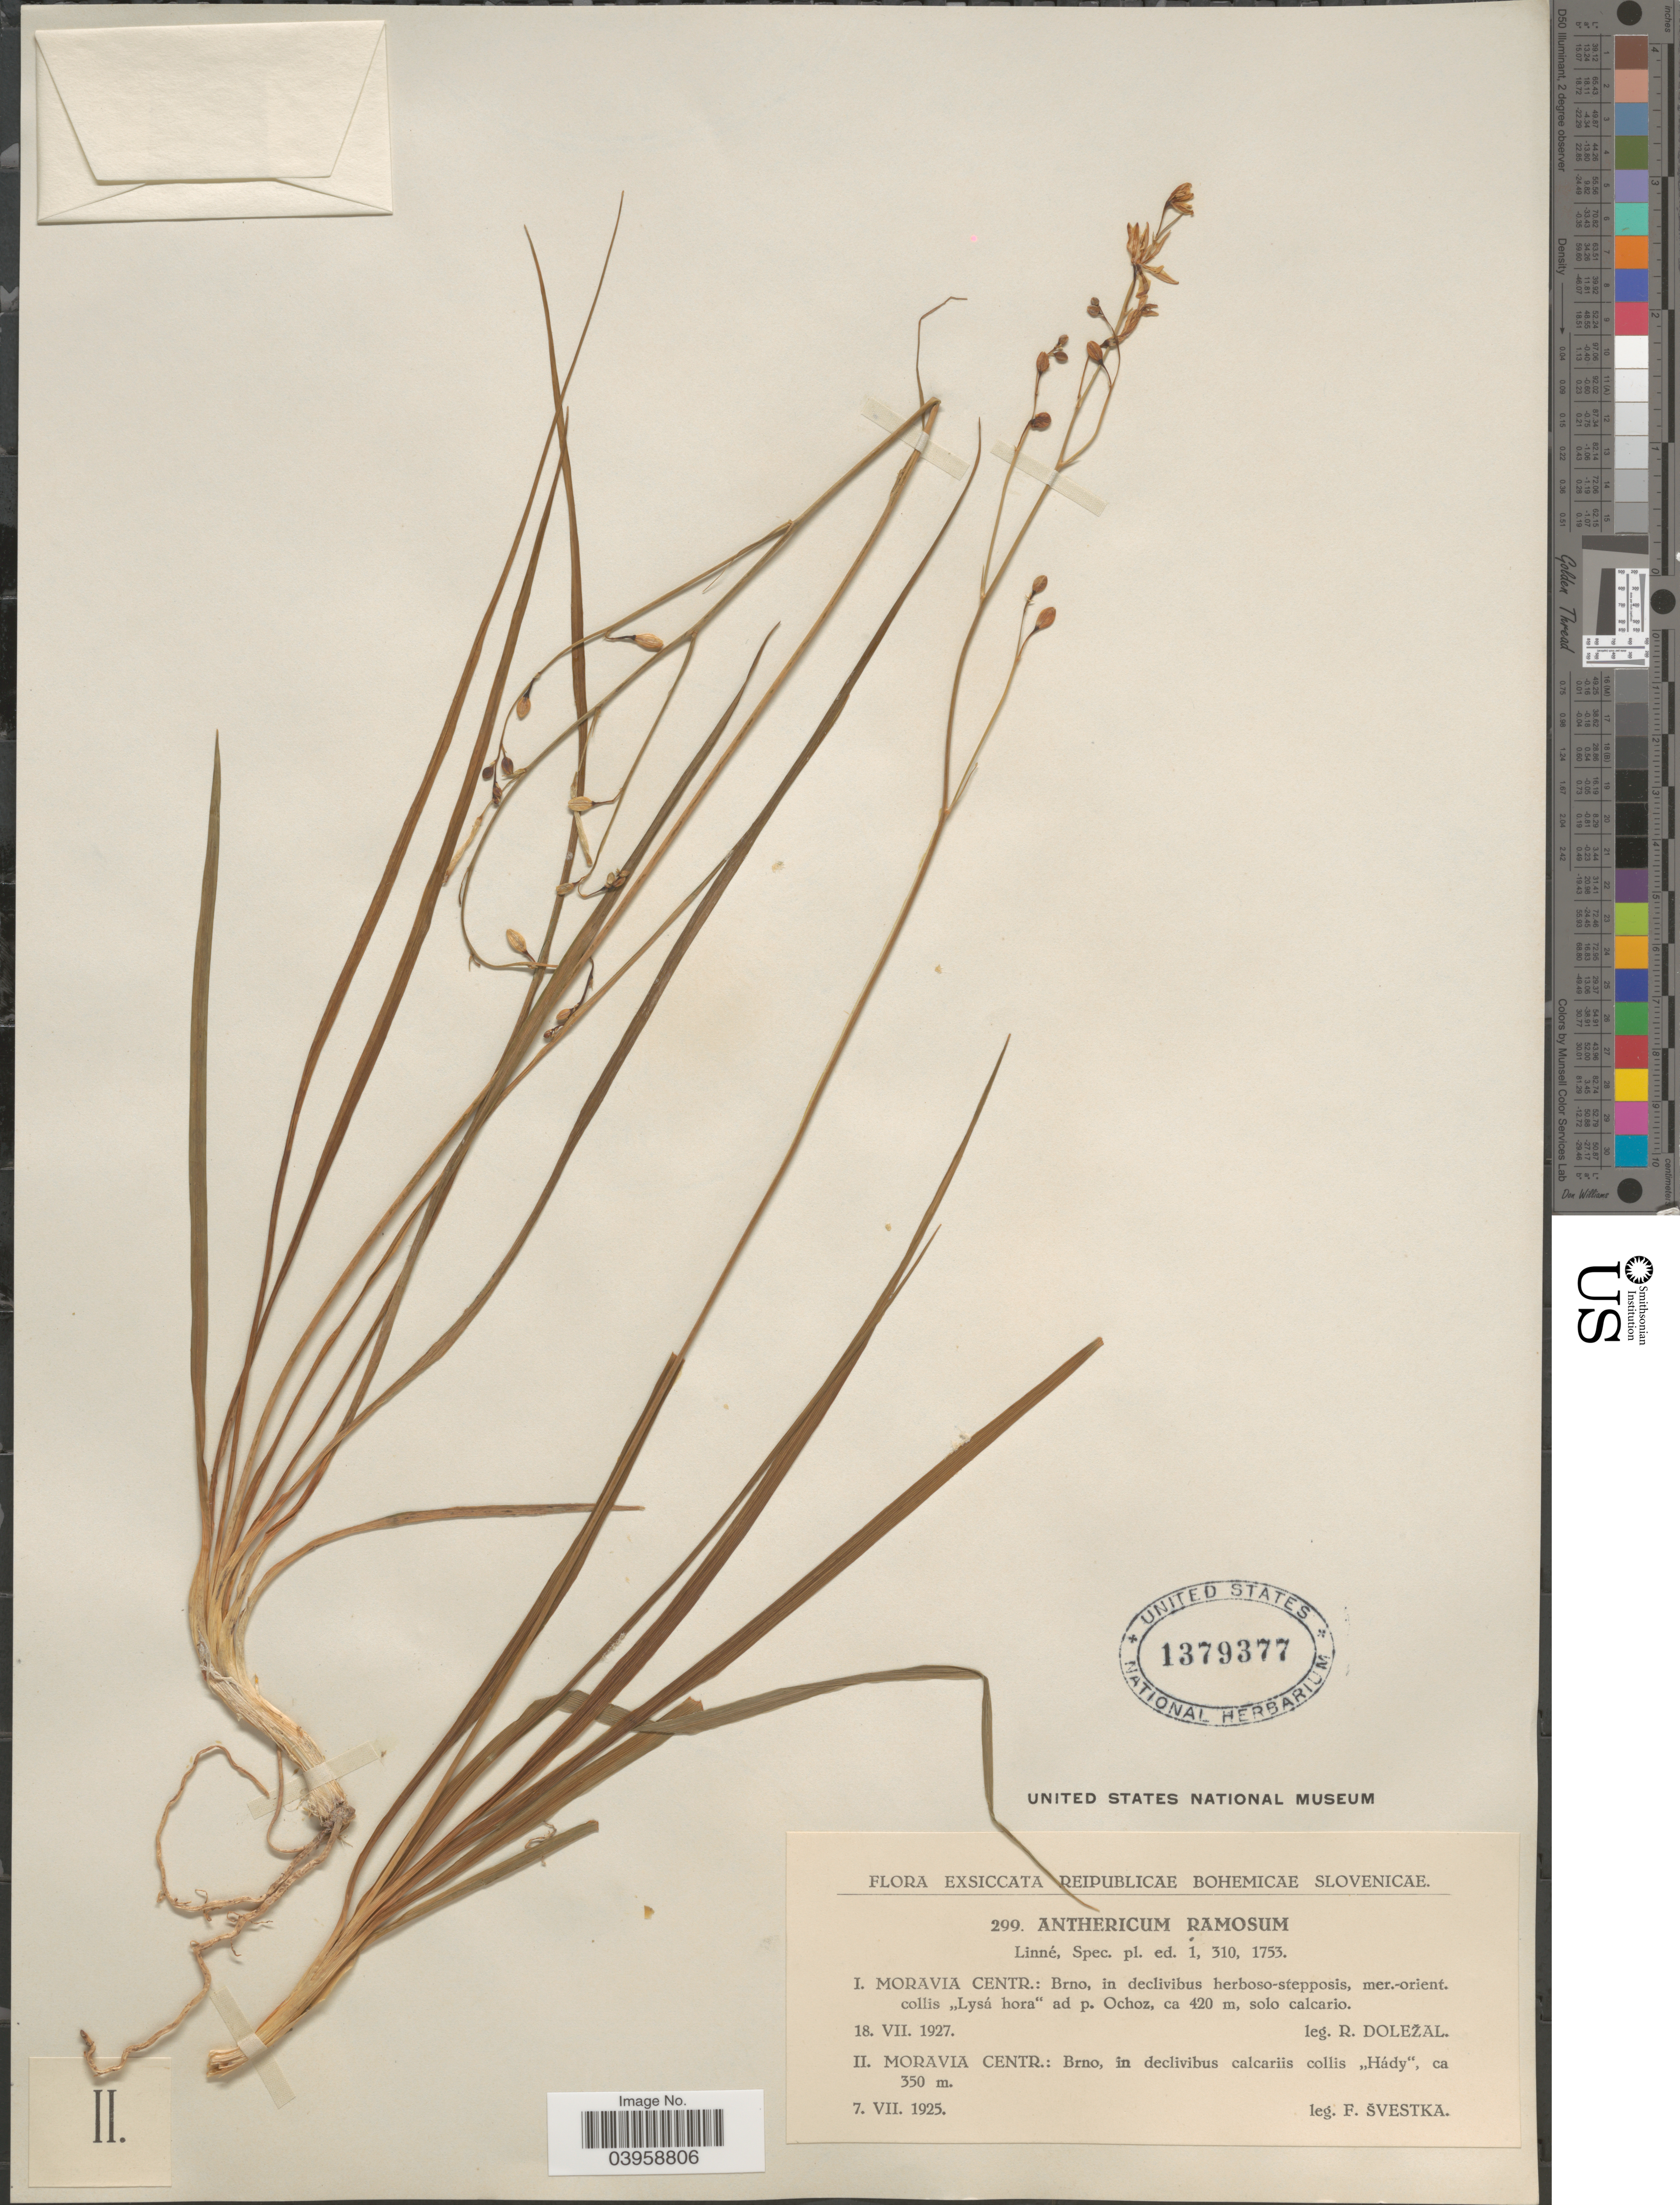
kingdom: Plantae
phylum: Tracheophyta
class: Liliopsida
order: Asparagales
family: Asparagaceae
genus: Anthericum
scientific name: Anthericum ramosum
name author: L.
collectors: R. Dolezal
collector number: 299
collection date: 1927-07-18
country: Czechia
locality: Reipublicae Bohemicae Slovenicae. Moravia Centr.: Brno, in declivibus herboso-stepposis, mer.-orient. collis ,,Lysá hora' ad p. Ochoz.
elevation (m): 420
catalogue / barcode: US 1379377